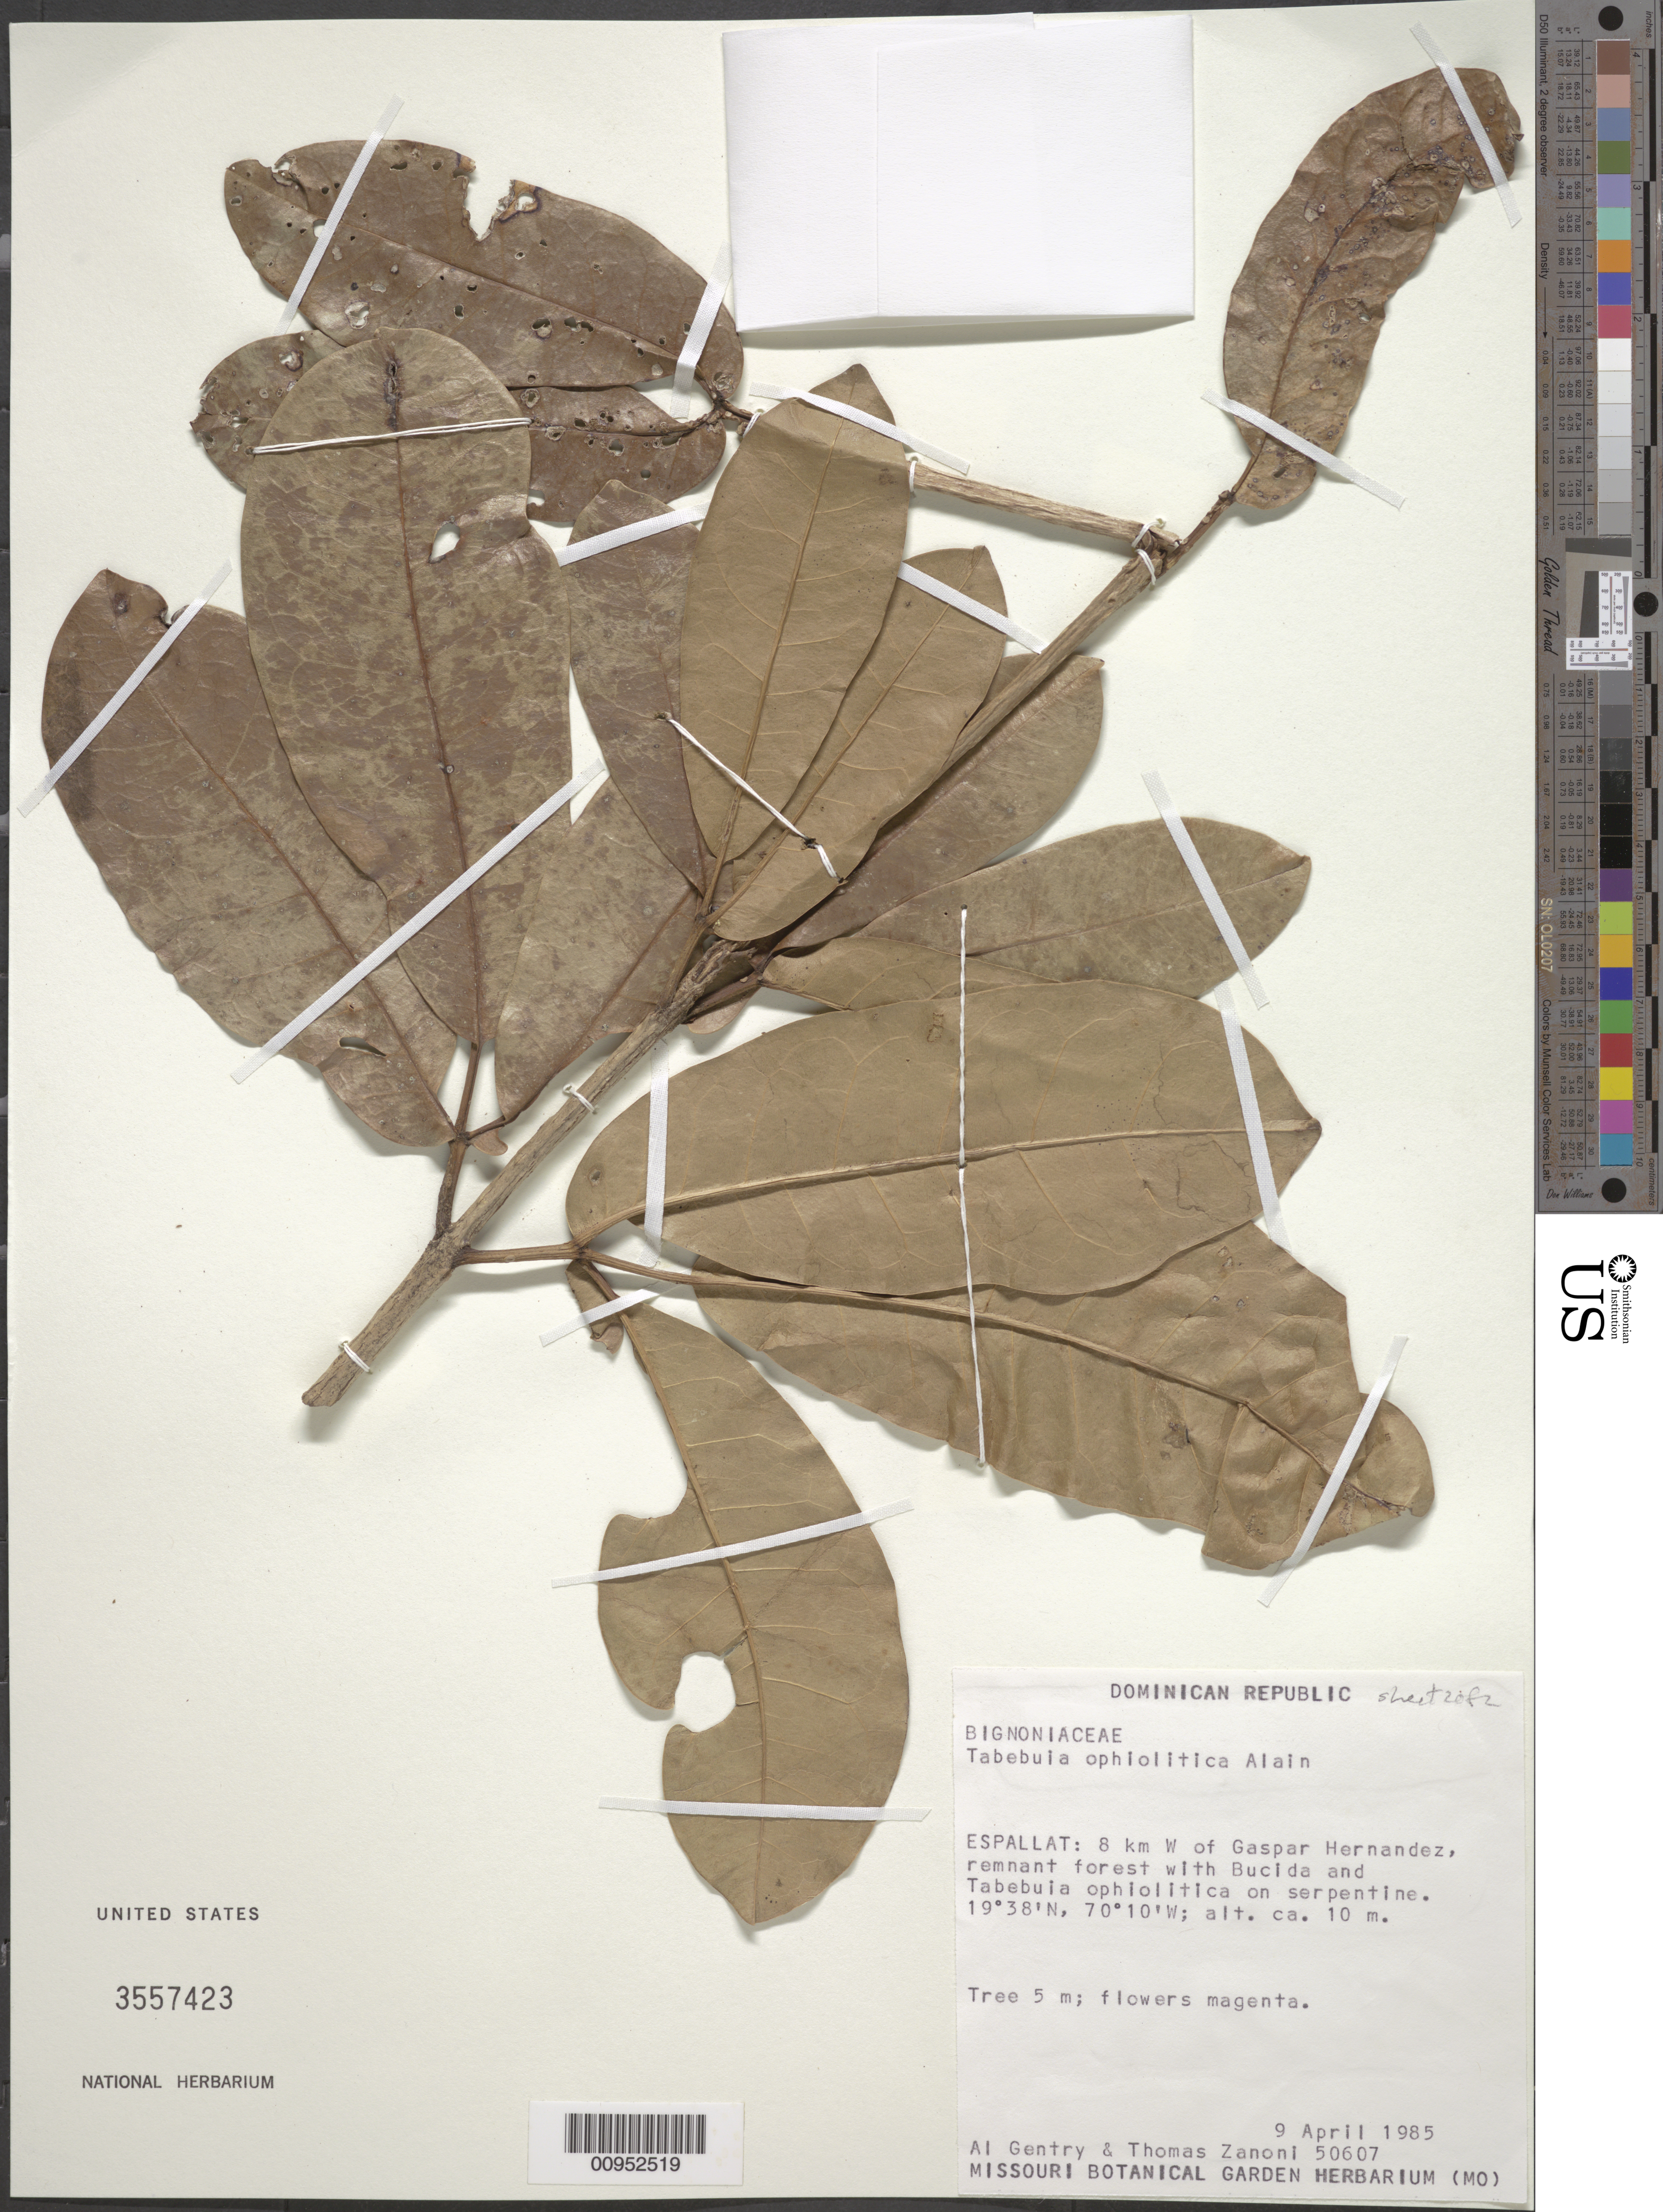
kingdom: Plantae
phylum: Tracheophyta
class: Magnoliopsida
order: Lamiales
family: Bignoniaceae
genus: Tabebuia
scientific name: Tabebuia ophiolithica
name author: Alain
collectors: A. H. Gentry & T. A. Zanoni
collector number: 50607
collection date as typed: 09 Apr 1985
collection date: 1985-04-09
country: Dominican Republic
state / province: Espaillat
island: Hispaniola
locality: Gaspar Hernandez, 8 km W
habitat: Remnant forest with Bucida and Tabebuia ophiolitica on serpentine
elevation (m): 10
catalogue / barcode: US 3557423